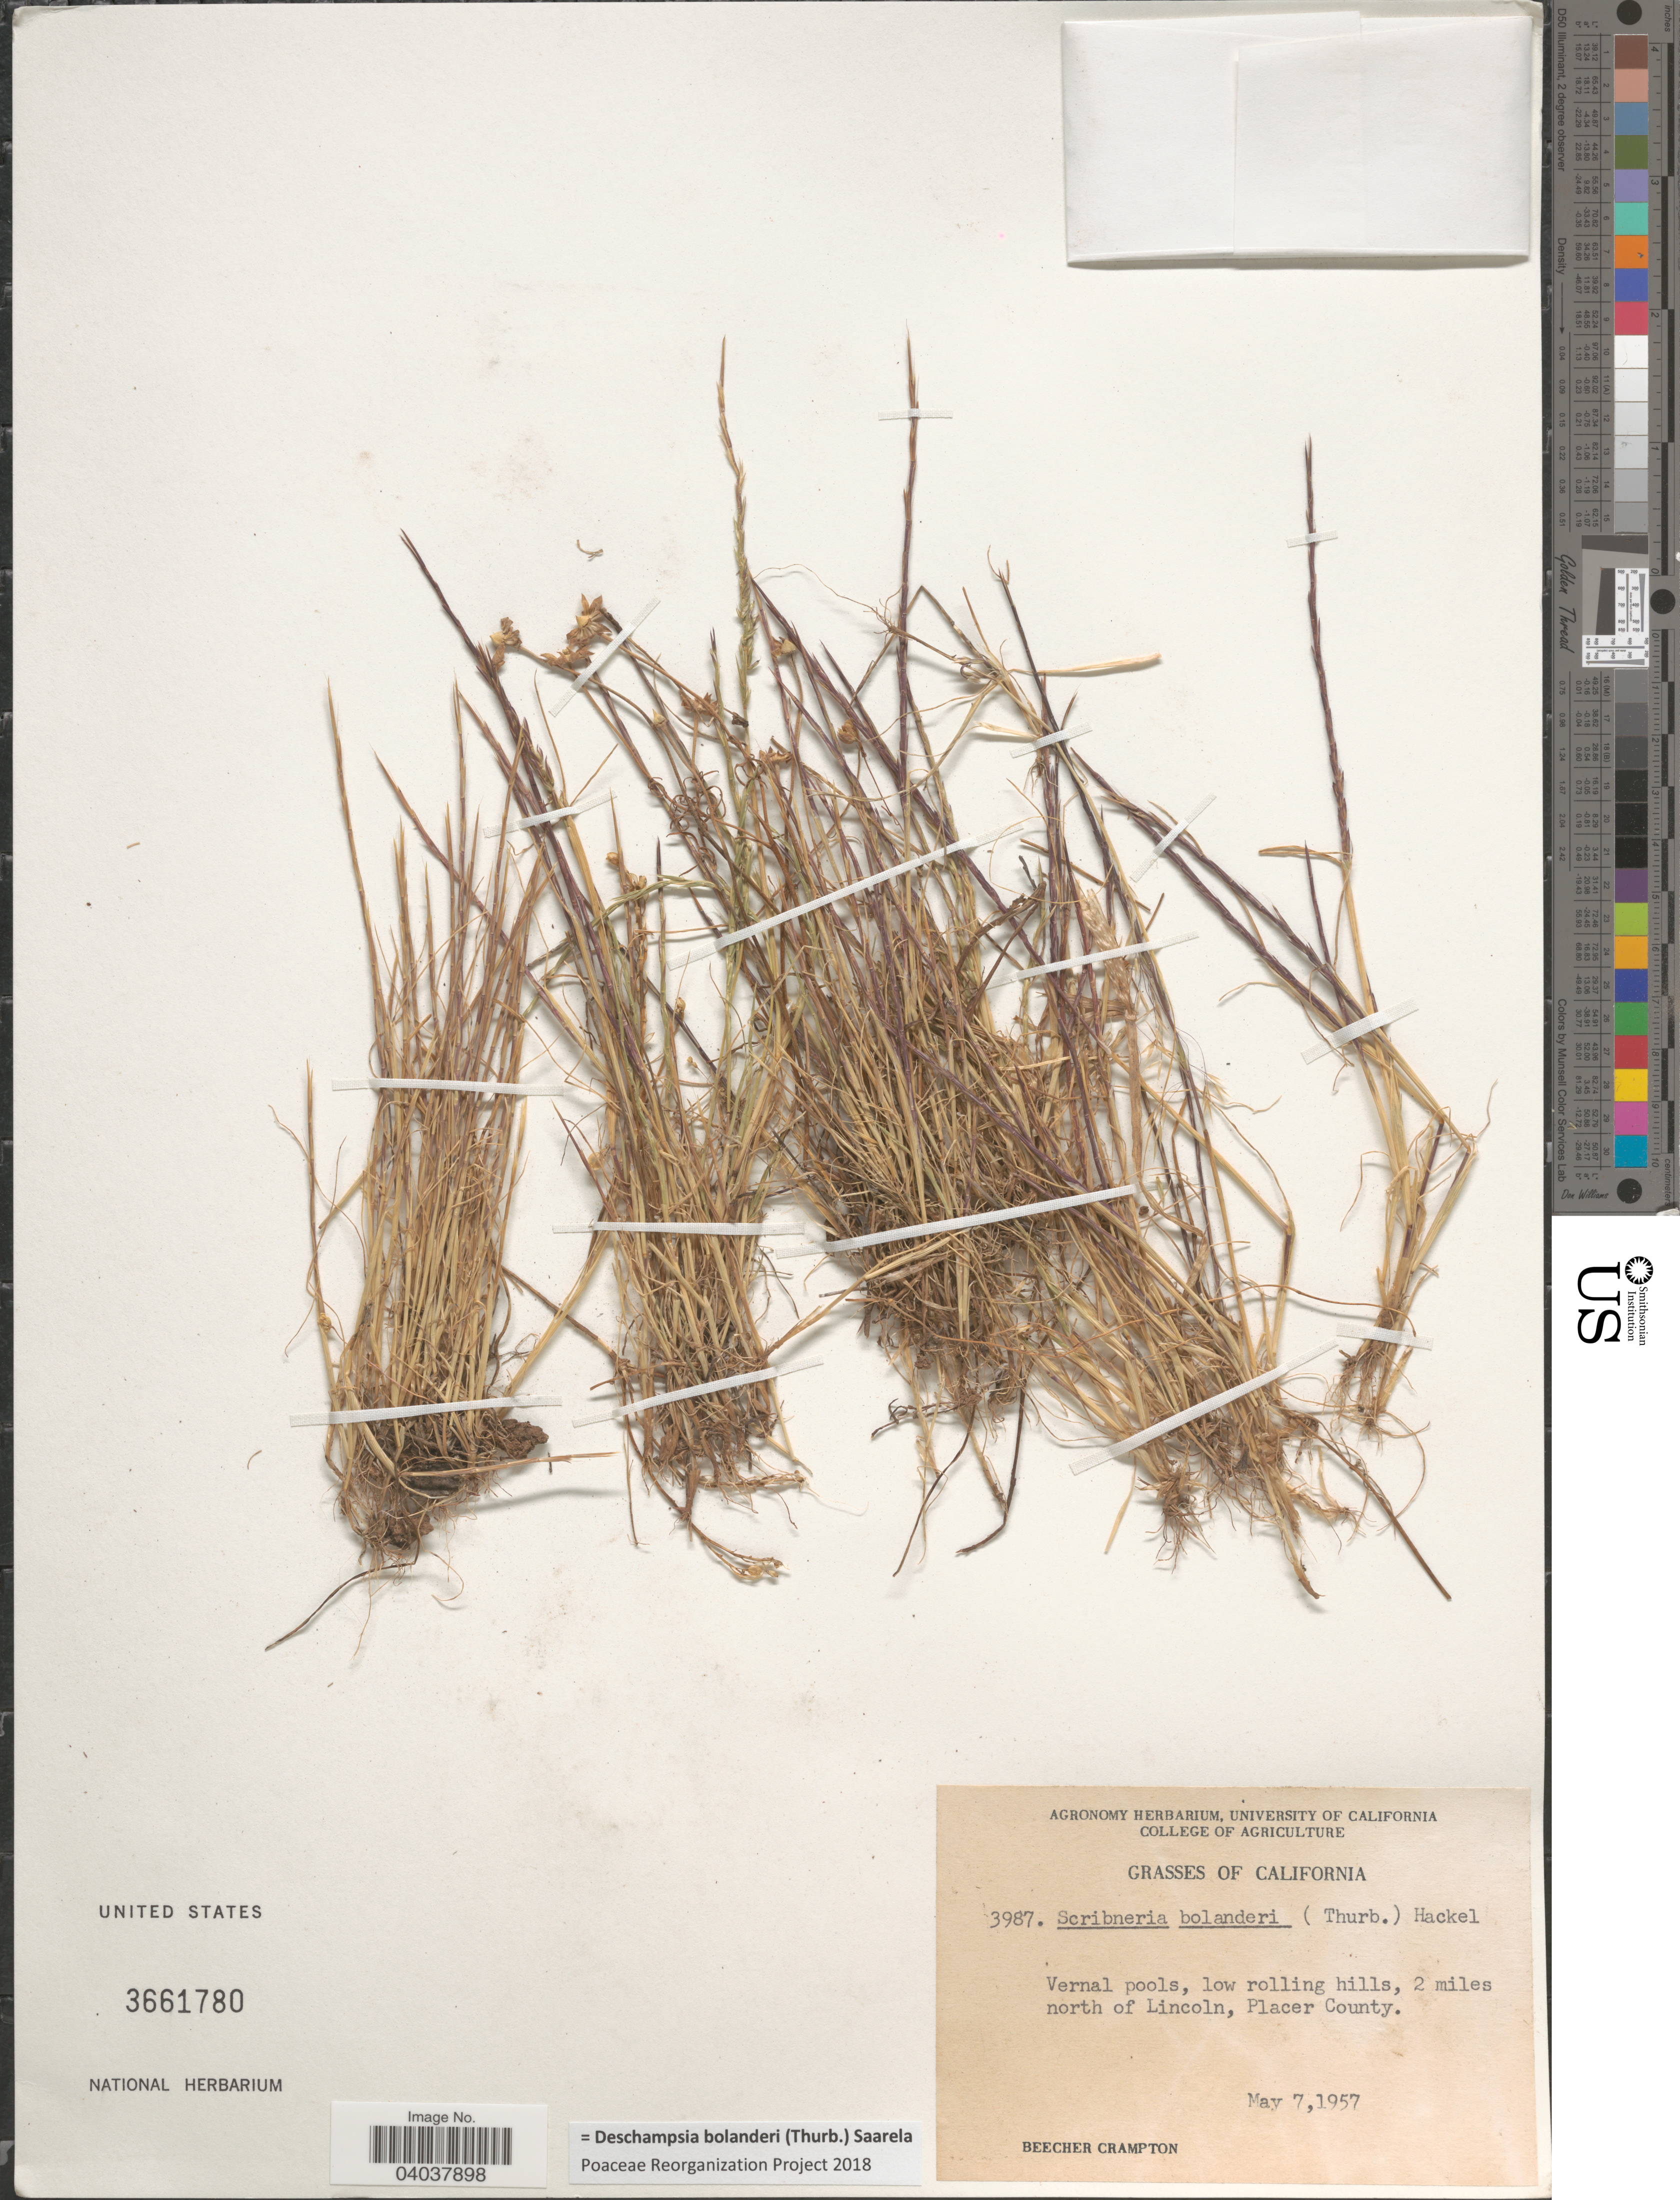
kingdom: Plantae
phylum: Tracheophyta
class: Liliopsida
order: Poales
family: Poaceae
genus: Deschampsia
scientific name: Deschampsia bolanderi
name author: (Thurb.) Saarela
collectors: B. Crampton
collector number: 3987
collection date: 1957-05-07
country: United States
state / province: California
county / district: Placer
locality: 2 miles north of Lincoln, Placer County.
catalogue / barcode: US 3661780